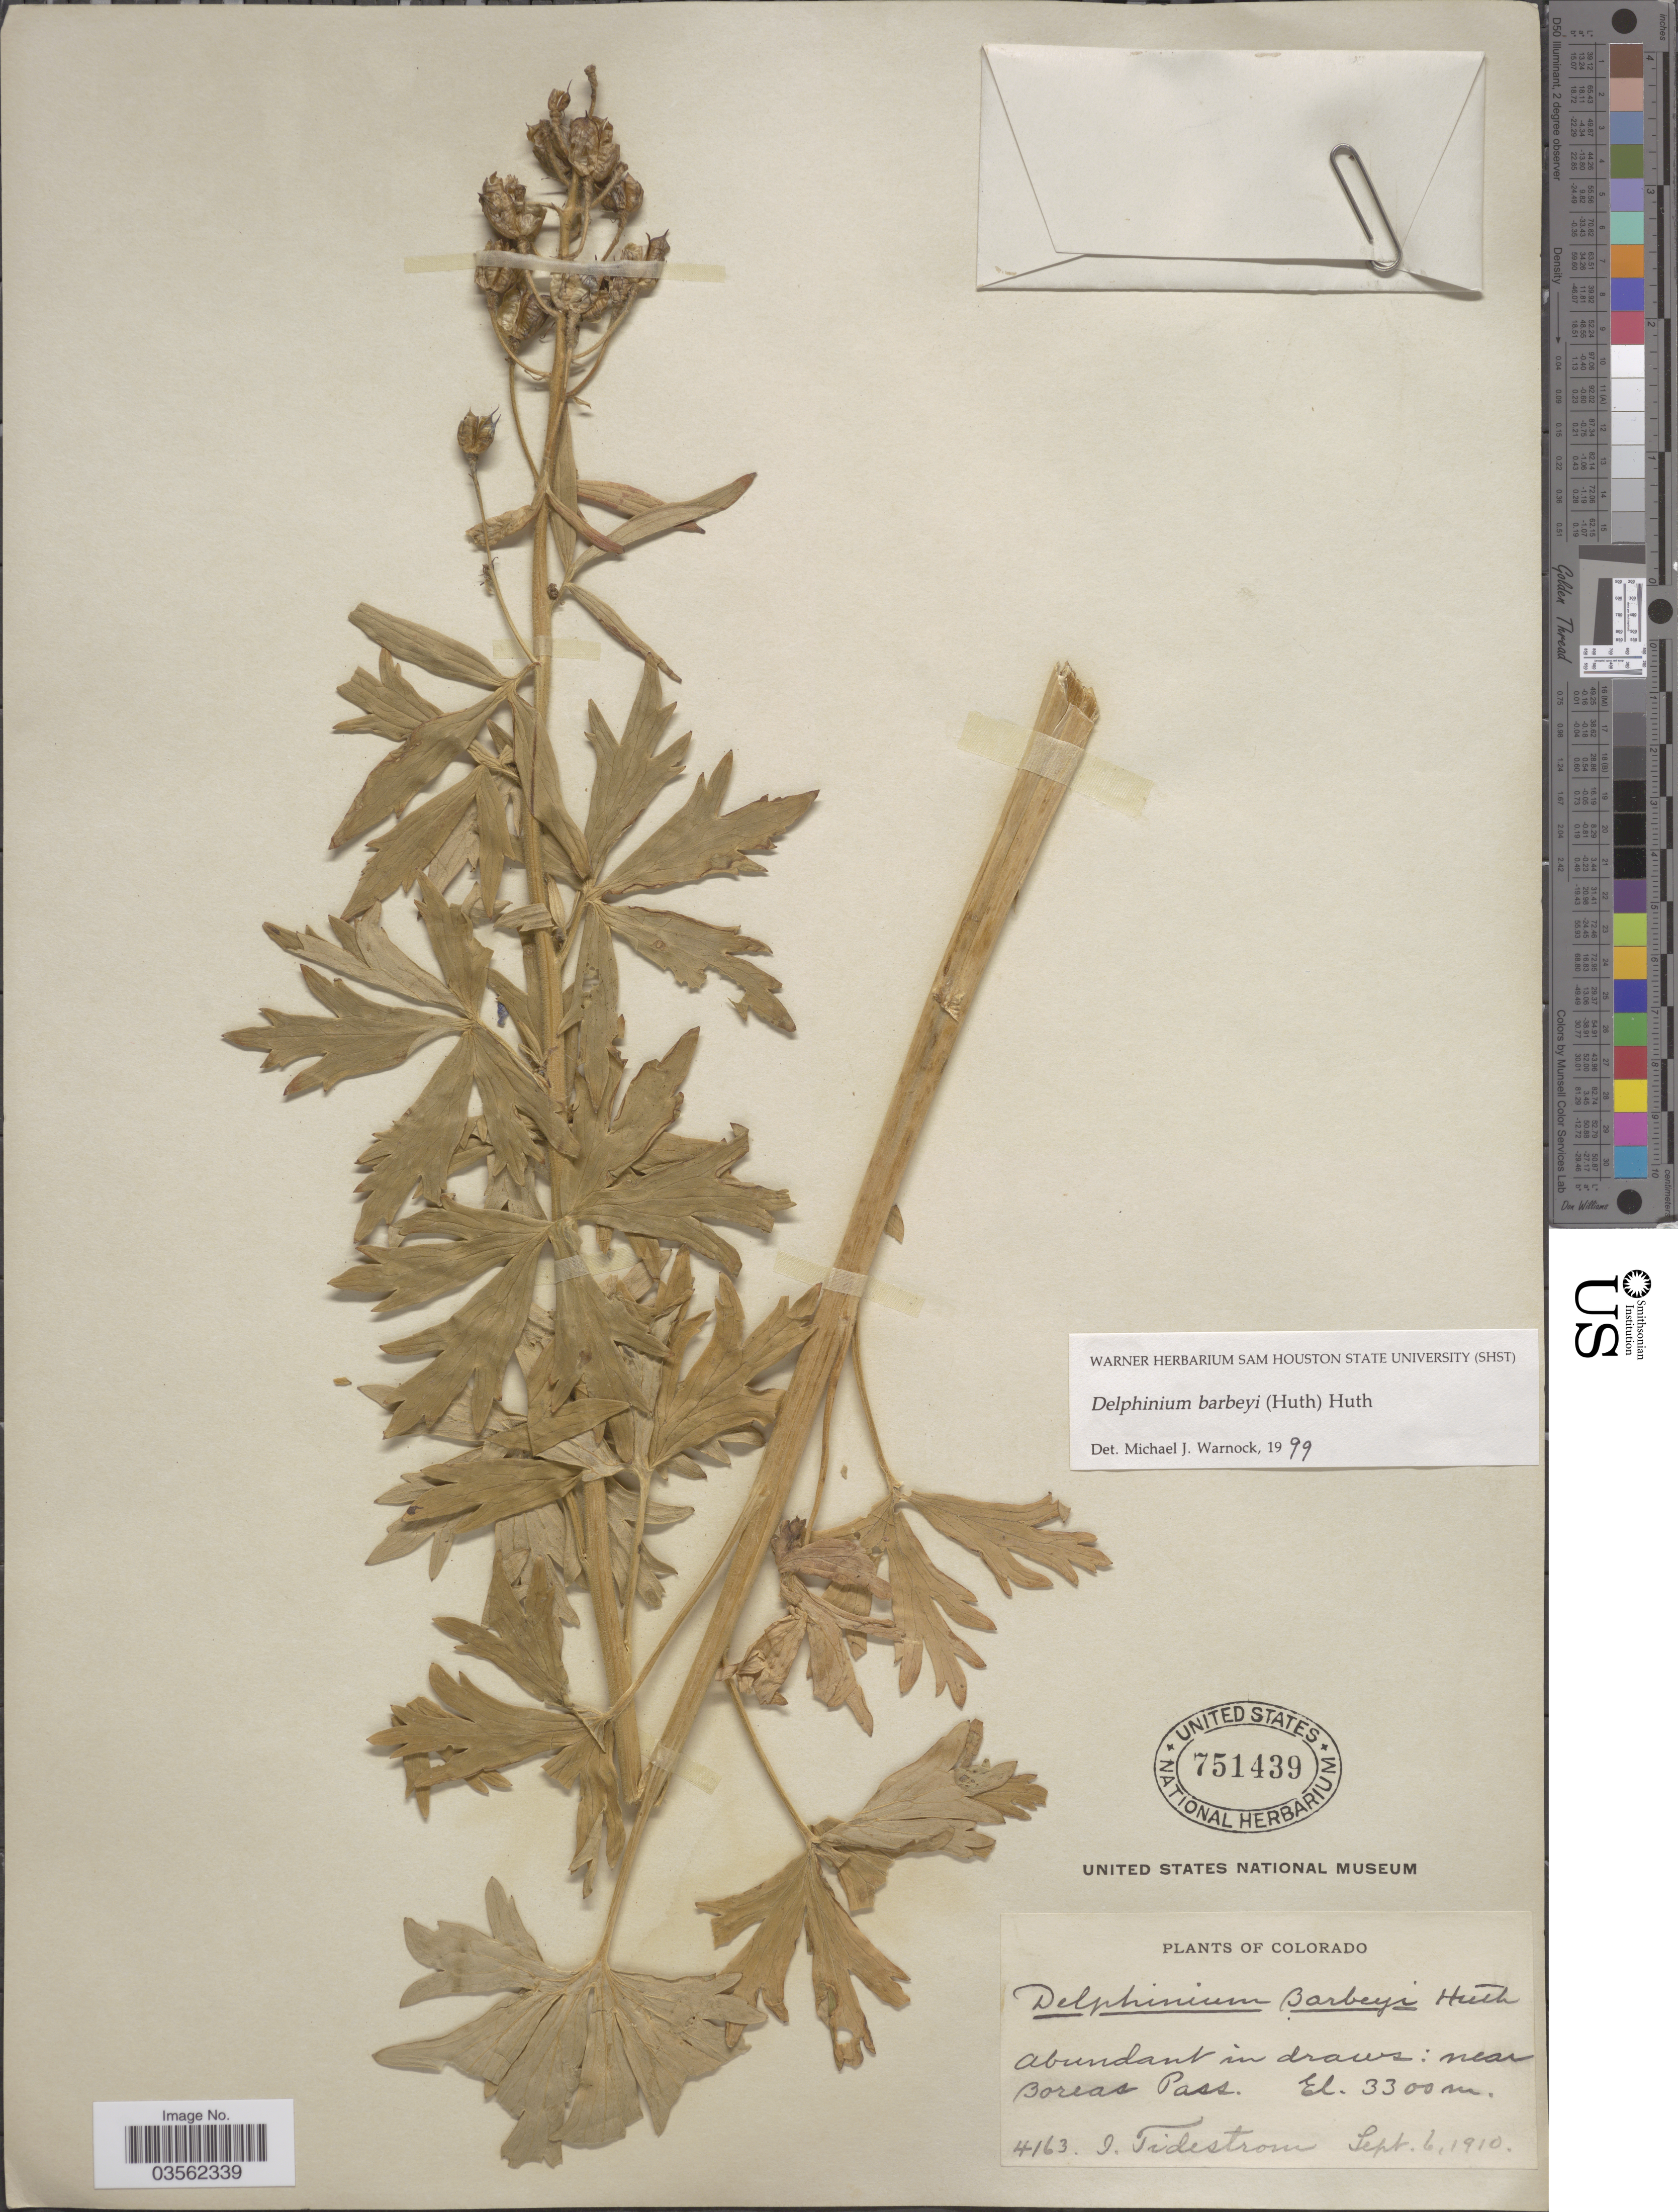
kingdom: Plantae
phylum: Tracheophyta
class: Magnoliopsida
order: Ranunculales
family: Ranunculaceae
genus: Delphinium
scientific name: Delphinium barbeyi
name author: (Huth) Huth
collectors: I. F. Tidestrom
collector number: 4163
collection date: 1910-09-06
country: United States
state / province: Colorado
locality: Near Boreas Pass.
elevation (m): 3300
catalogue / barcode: US 751439